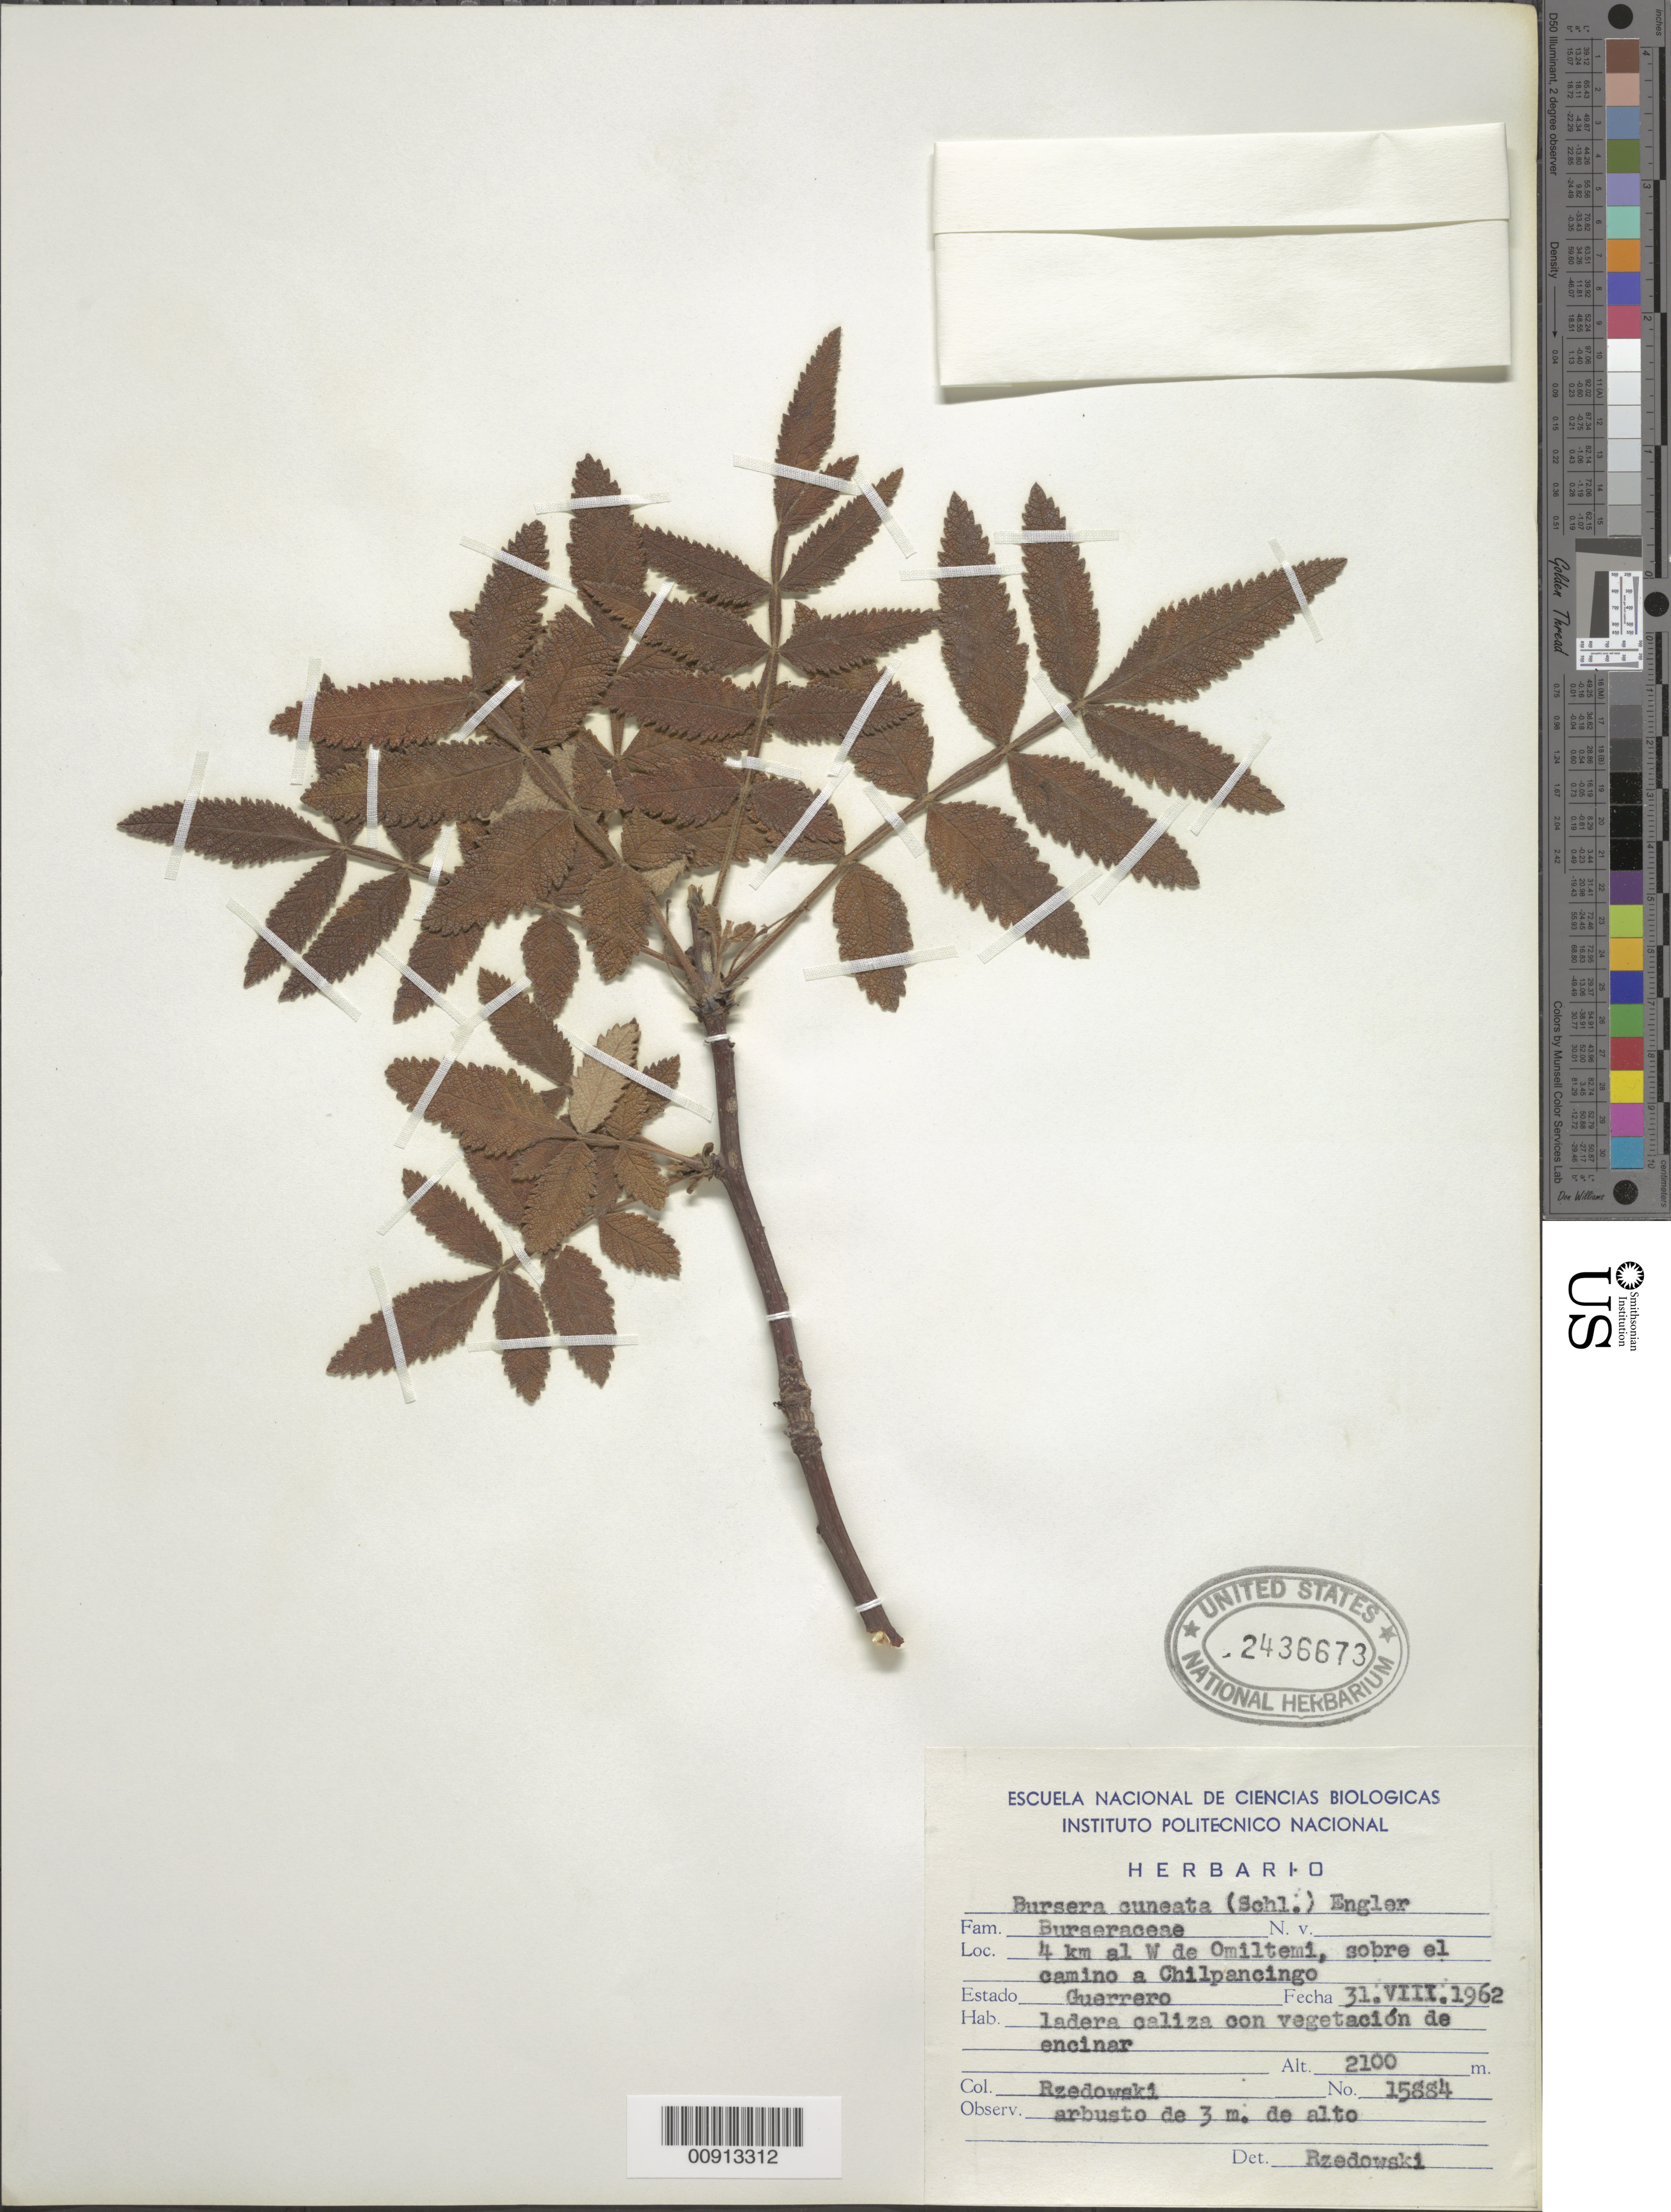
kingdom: Plantae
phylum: Tracheophyta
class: Magnoliopsida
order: Sapindales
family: Burseraceae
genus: Bursera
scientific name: Bursera cuneata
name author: (Schltdl.) Engl.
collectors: J. Rzedowski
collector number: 15884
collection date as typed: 31 Aug 1962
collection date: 1962-08-31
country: Mexico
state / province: Guerrero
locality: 4 km al W de Omiltemi, sobre el camino a Chilpancingo. Estado Guerrero.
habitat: Ladera caliza con vegetación de encinar.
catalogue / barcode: US 2436673